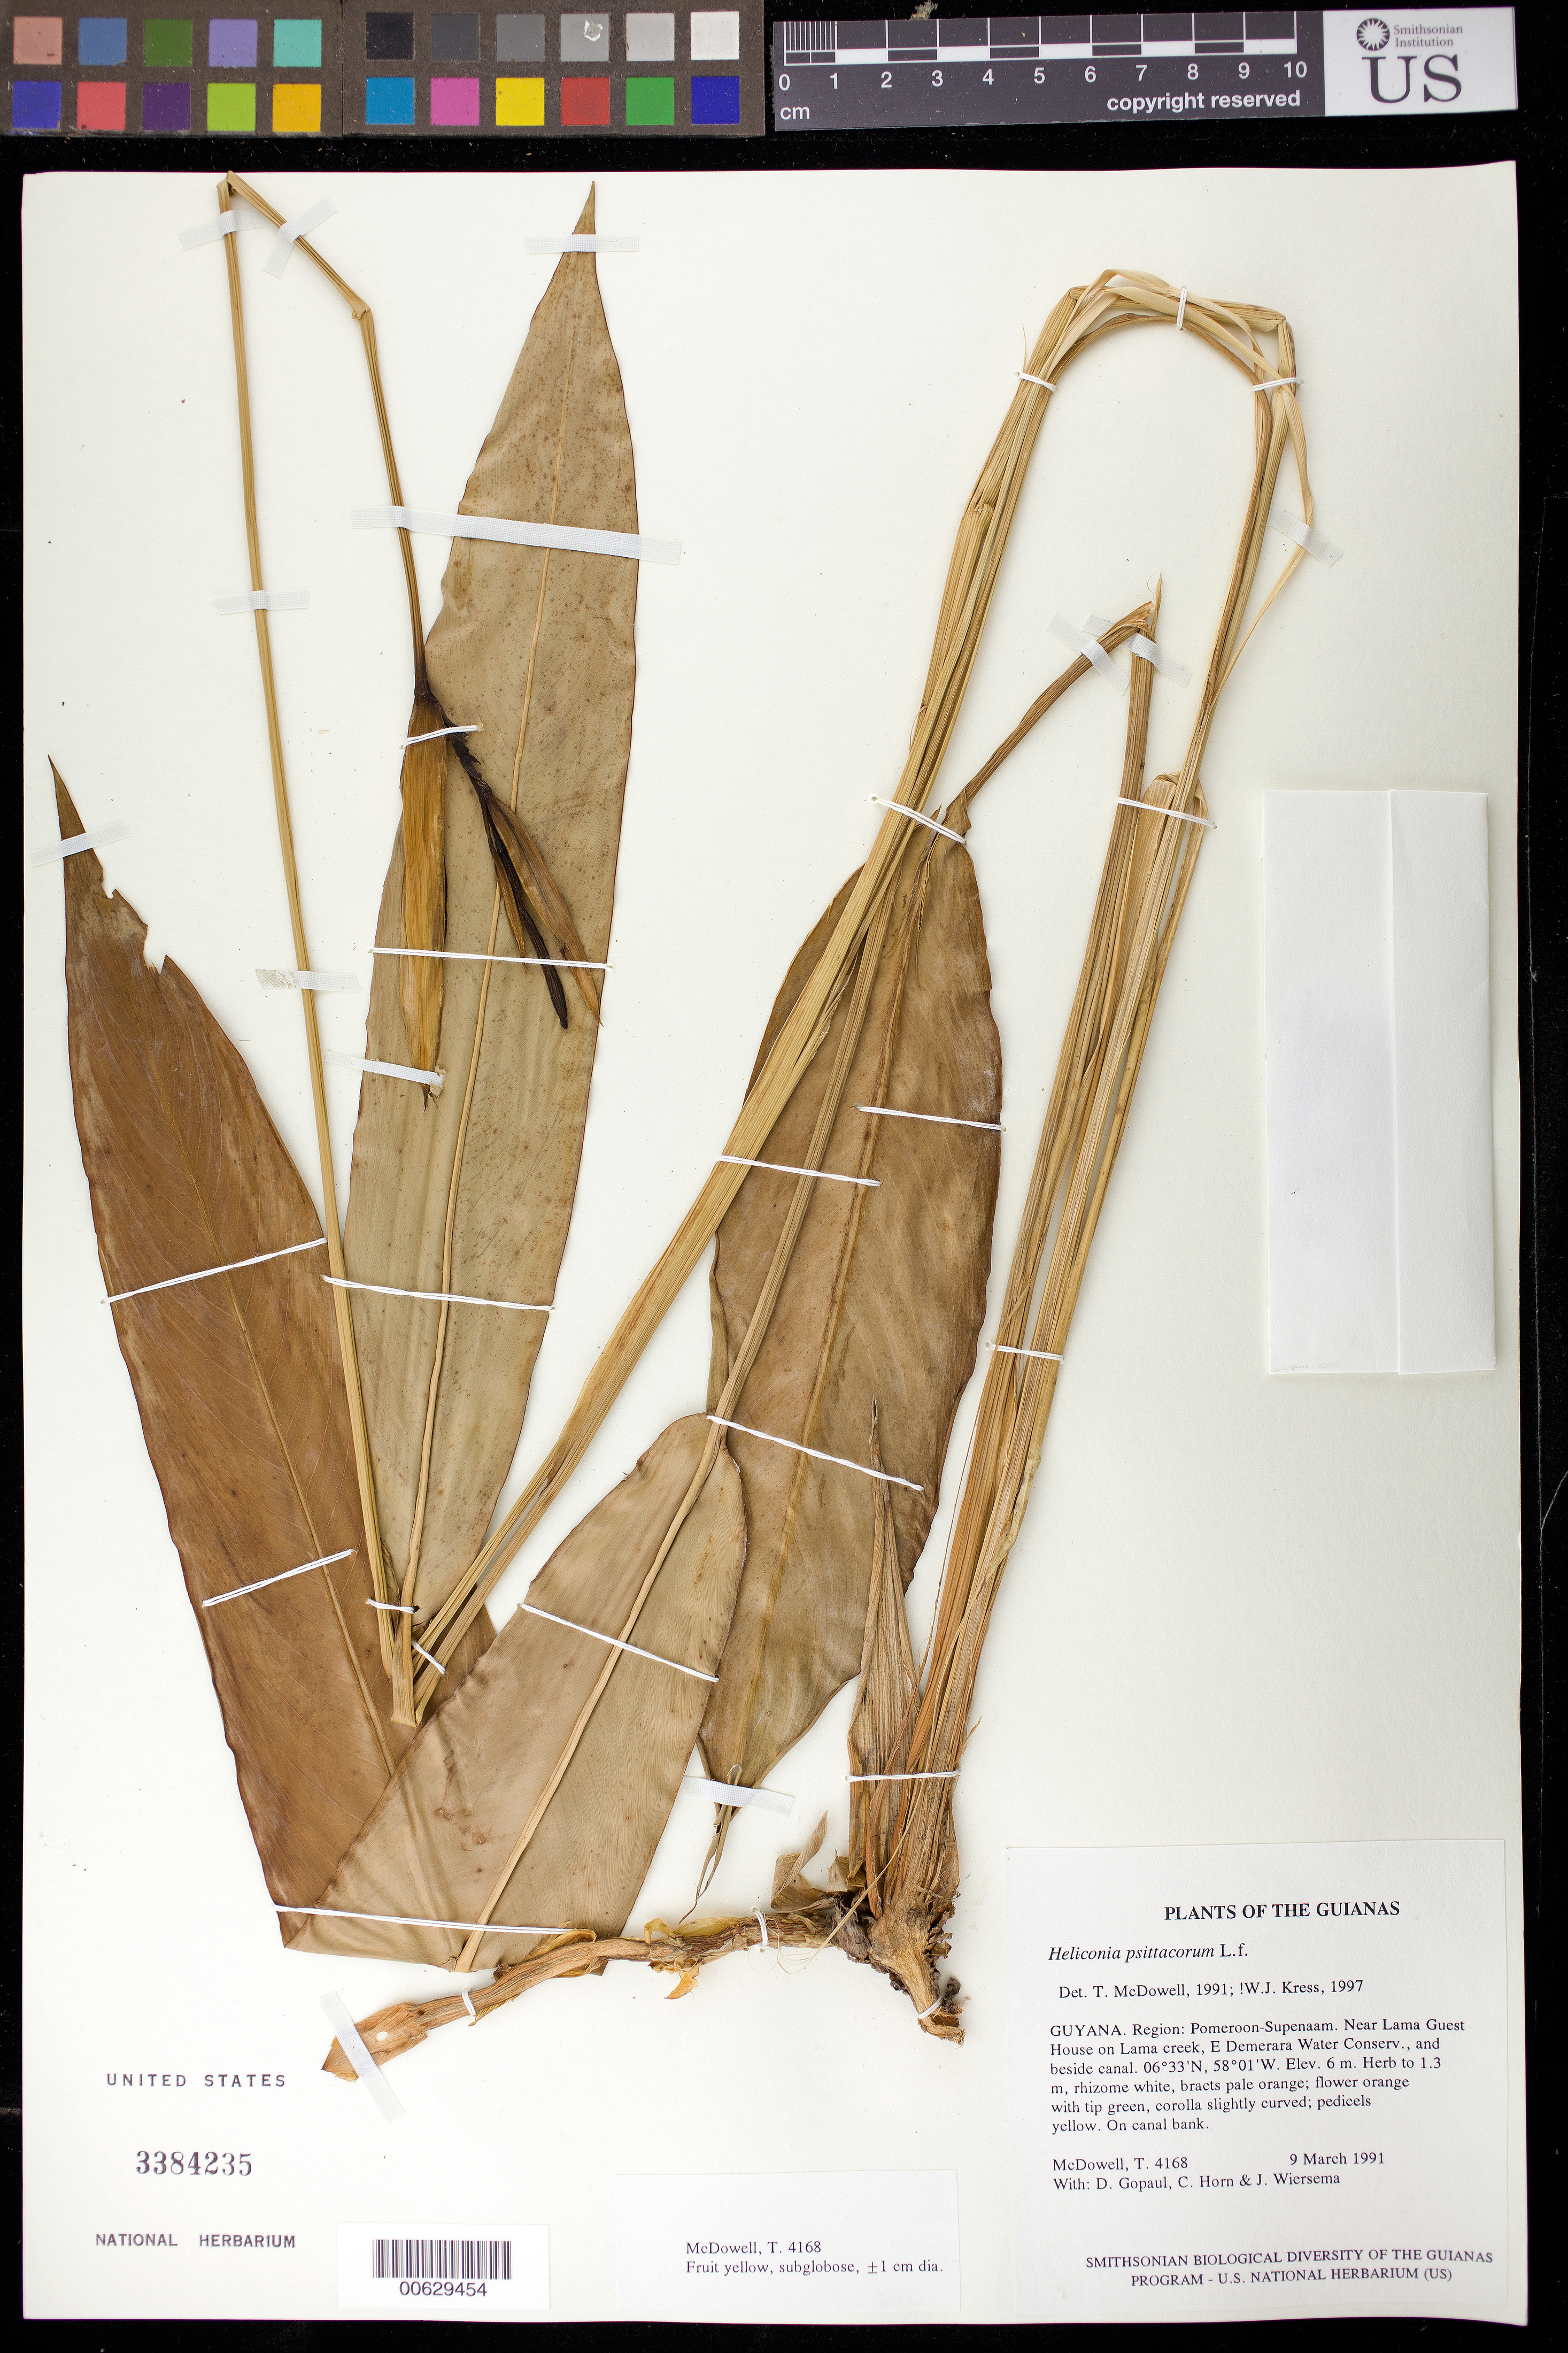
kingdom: Plantae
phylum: Tracheophyta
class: Liliopsida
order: Zingiberales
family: Heliconiaceae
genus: Heliconia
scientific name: Heliconia psittacorum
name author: L. f.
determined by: Kress, W. J., (US), Smithsonian Institution - National Museum of Natural History (UNITED STATES)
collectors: T. McDowell, D. Gopaul, C. N. Horn & J. H. Wiersema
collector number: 4168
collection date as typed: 9 March 1991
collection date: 1991-03-09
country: Guyana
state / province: Demerara-Mahaica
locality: Near Lama Guest House on Lama creek, E Demerara Water Conserv., and beside canal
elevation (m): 6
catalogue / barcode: US 3384235